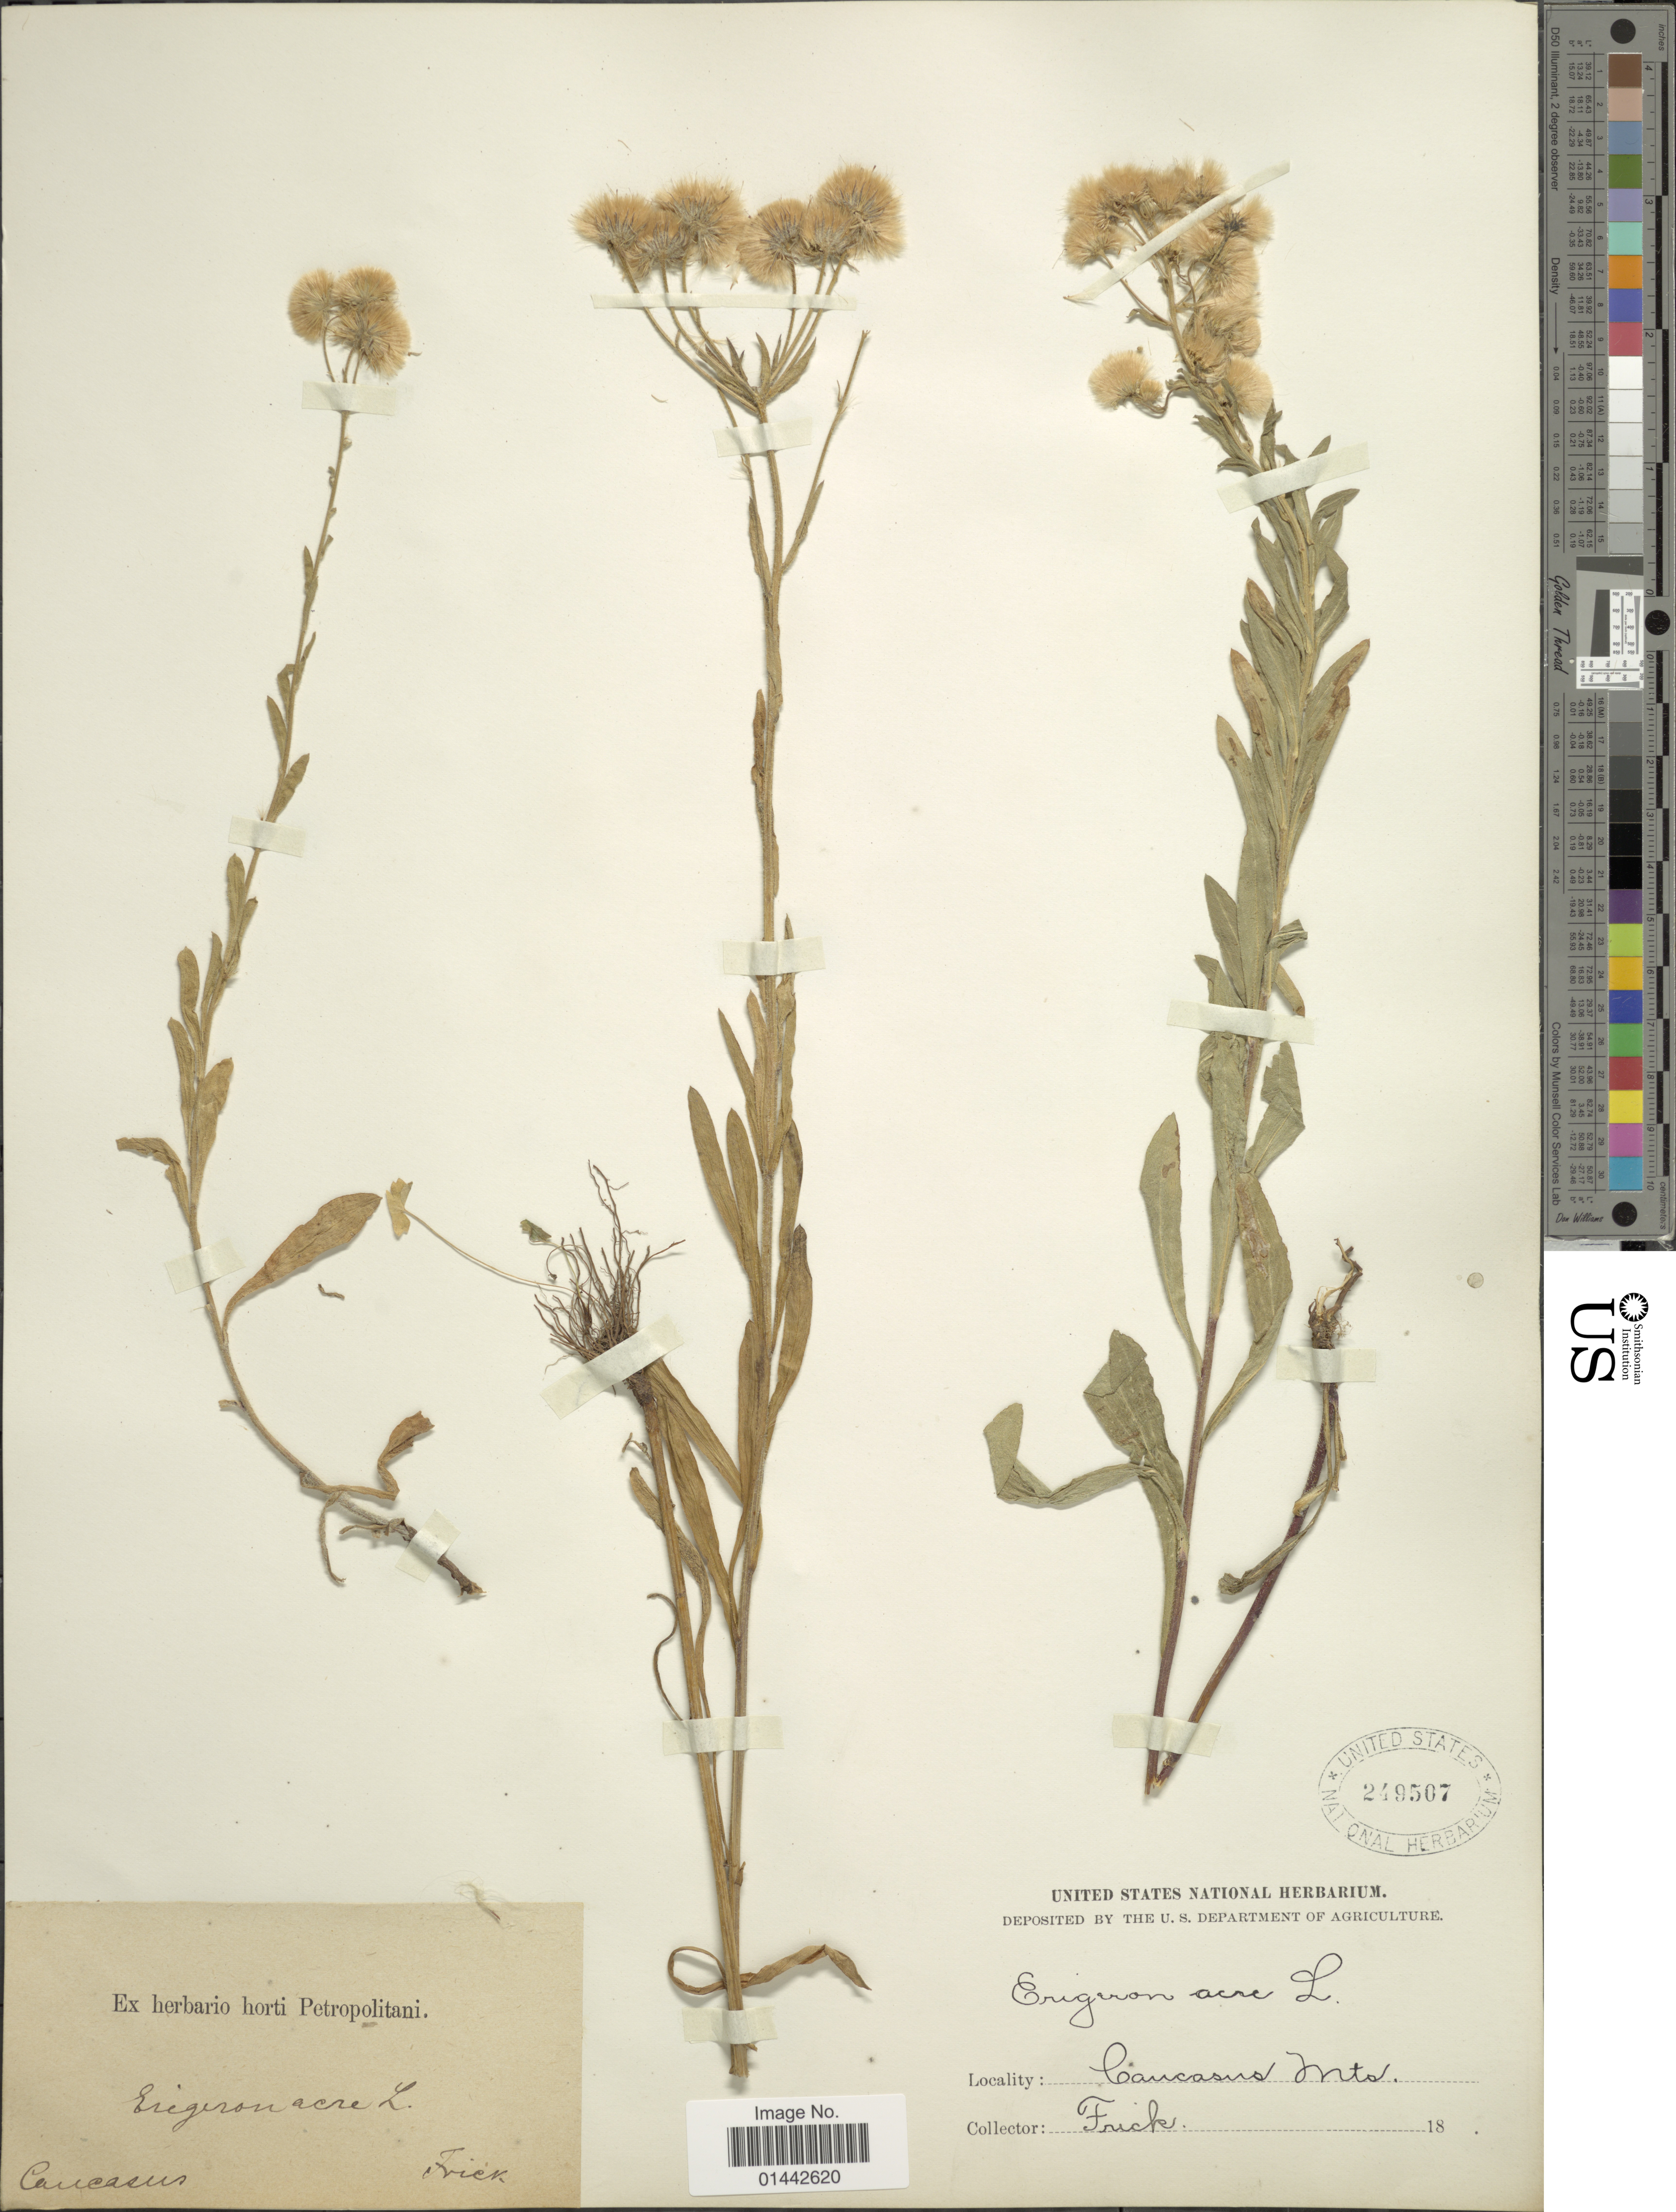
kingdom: Plantae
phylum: Tracheophyta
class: Magnoliopsida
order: Asterales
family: Asteraceae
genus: Erigeron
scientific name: Erigeron acris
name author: L.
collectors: Frick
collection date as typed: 18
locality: Caucasus Mts.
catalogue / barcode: US 249507